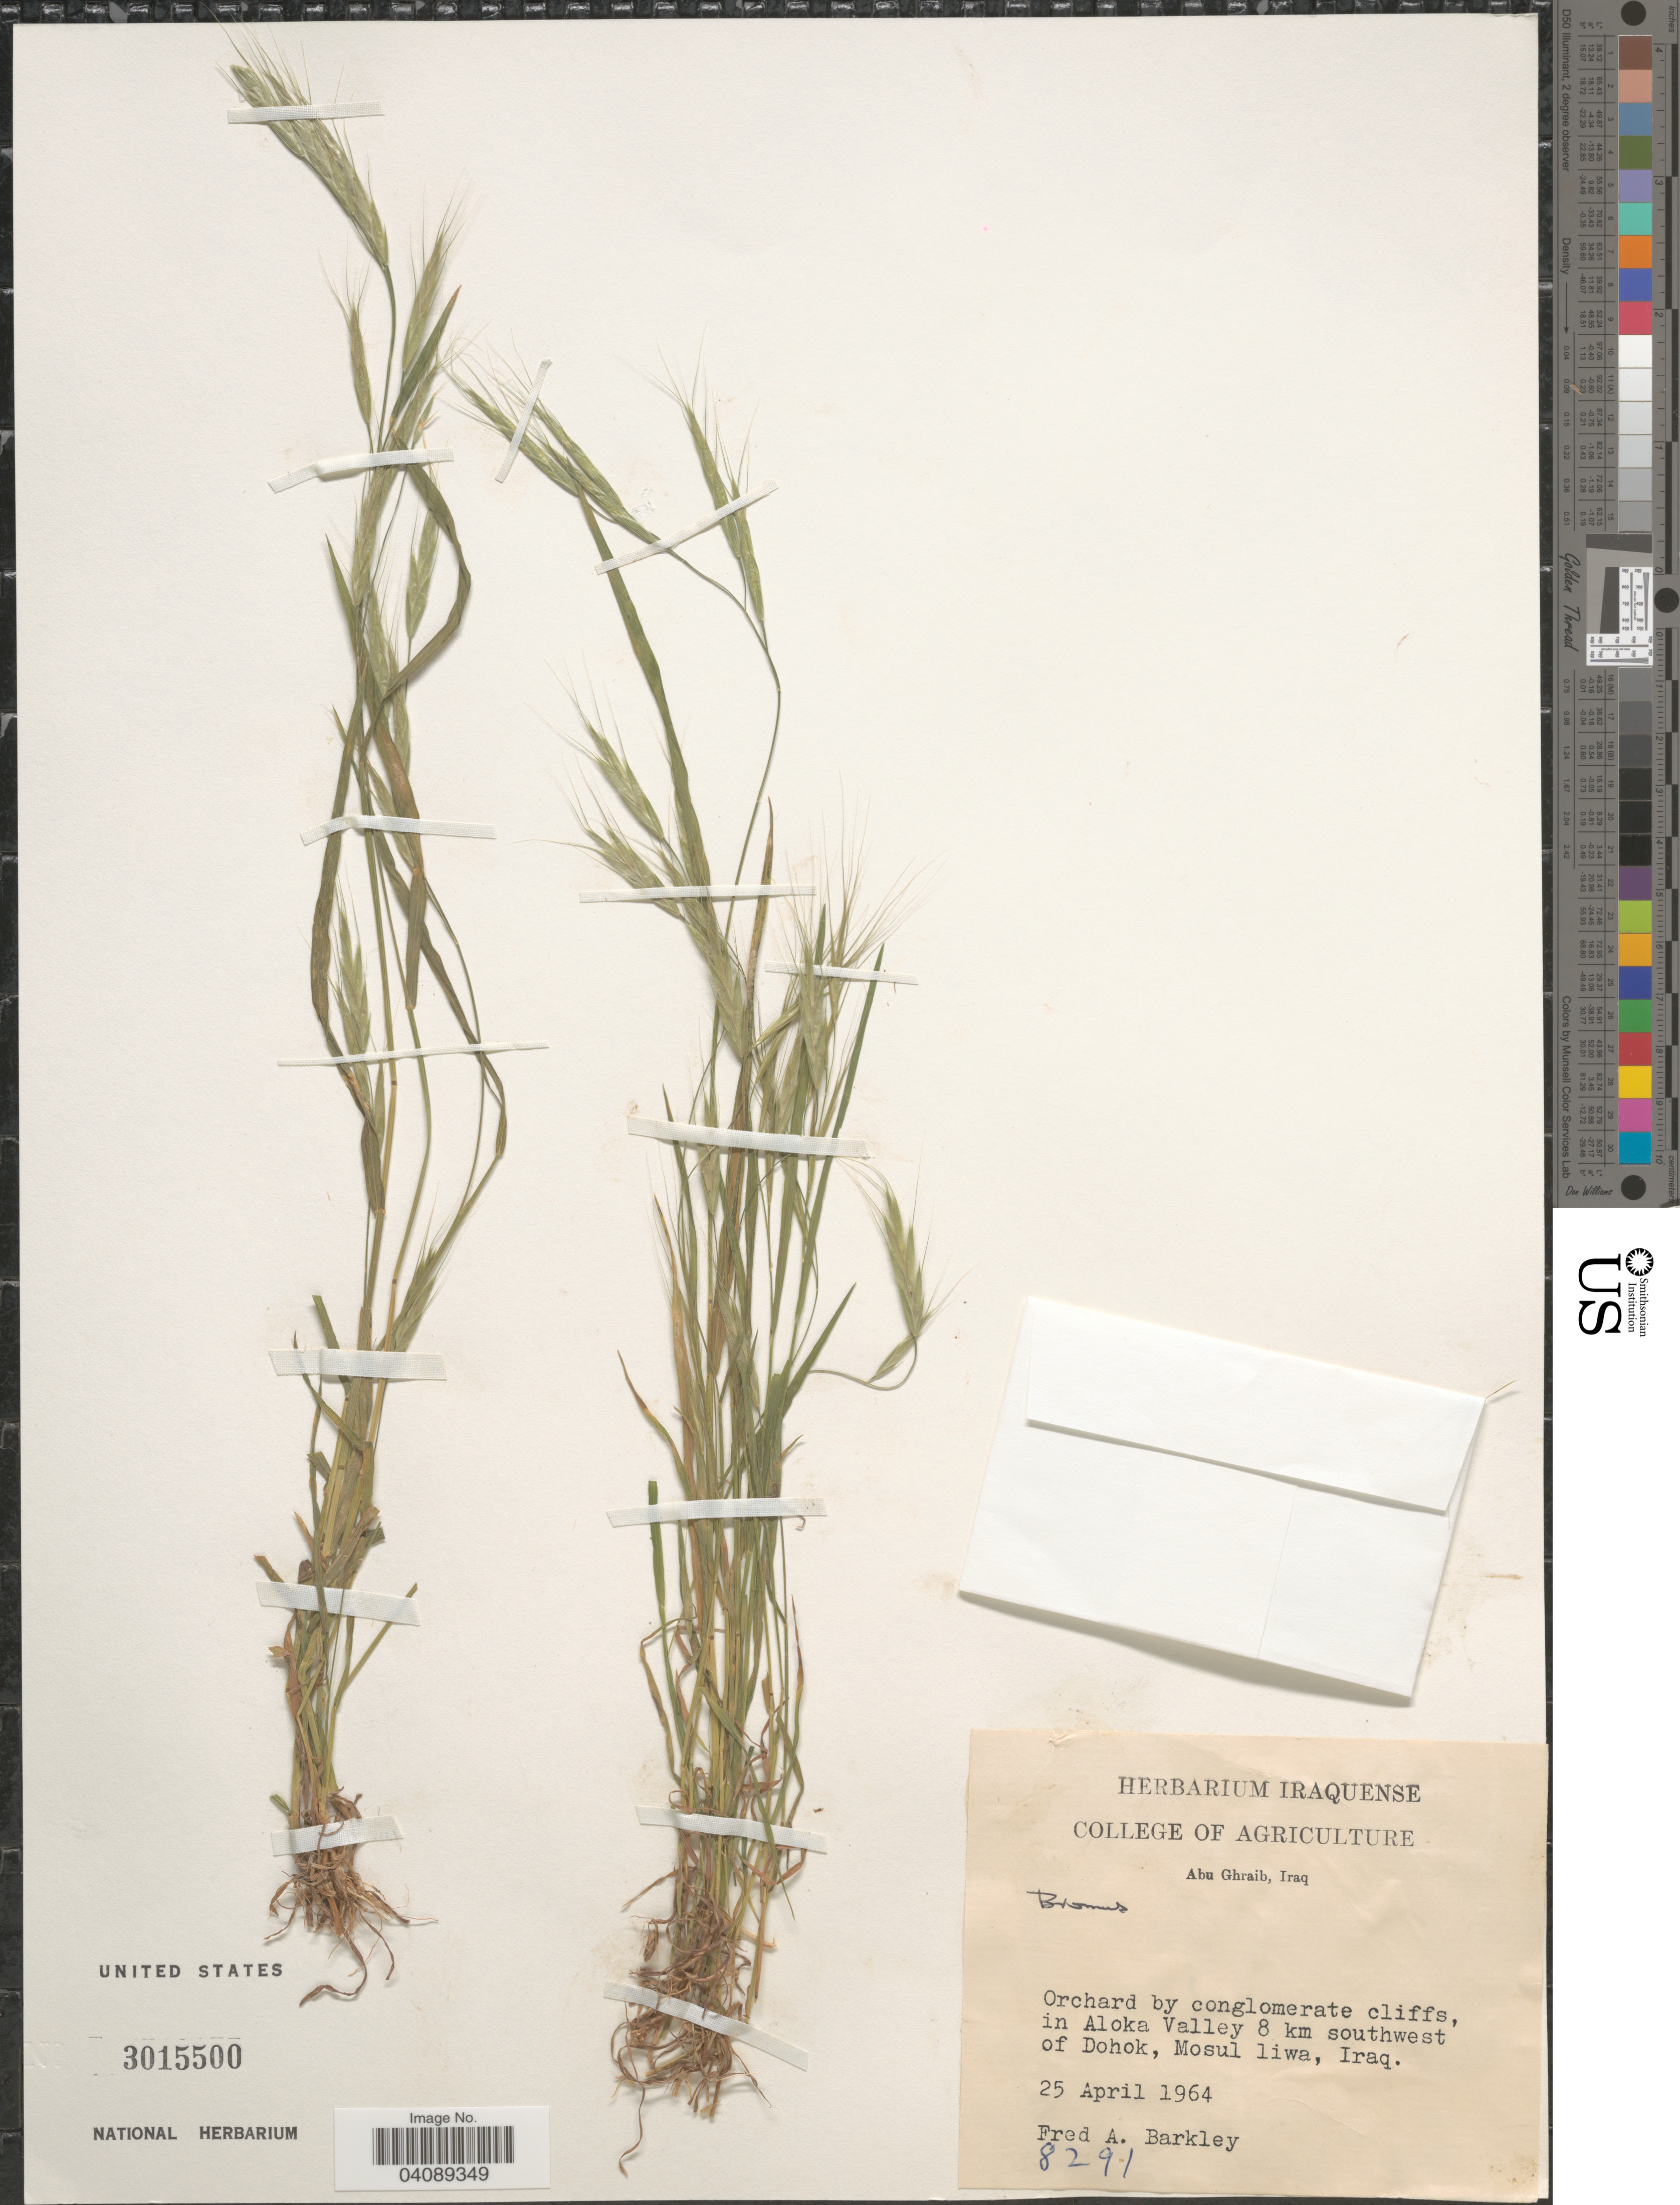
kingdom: Plantae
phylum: Tracheophyta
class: Liliopsida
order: Poales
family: Poaceae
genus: Bromus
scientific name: Bromus sp.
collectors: F. A. Barkley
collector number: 8291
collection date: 1964-04-25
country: Iraq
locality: Orchard by conglomerate cliffs, in Aloka Valley 8 km southwest of Dohok, Mosul liwa.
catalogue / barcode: US 3015500